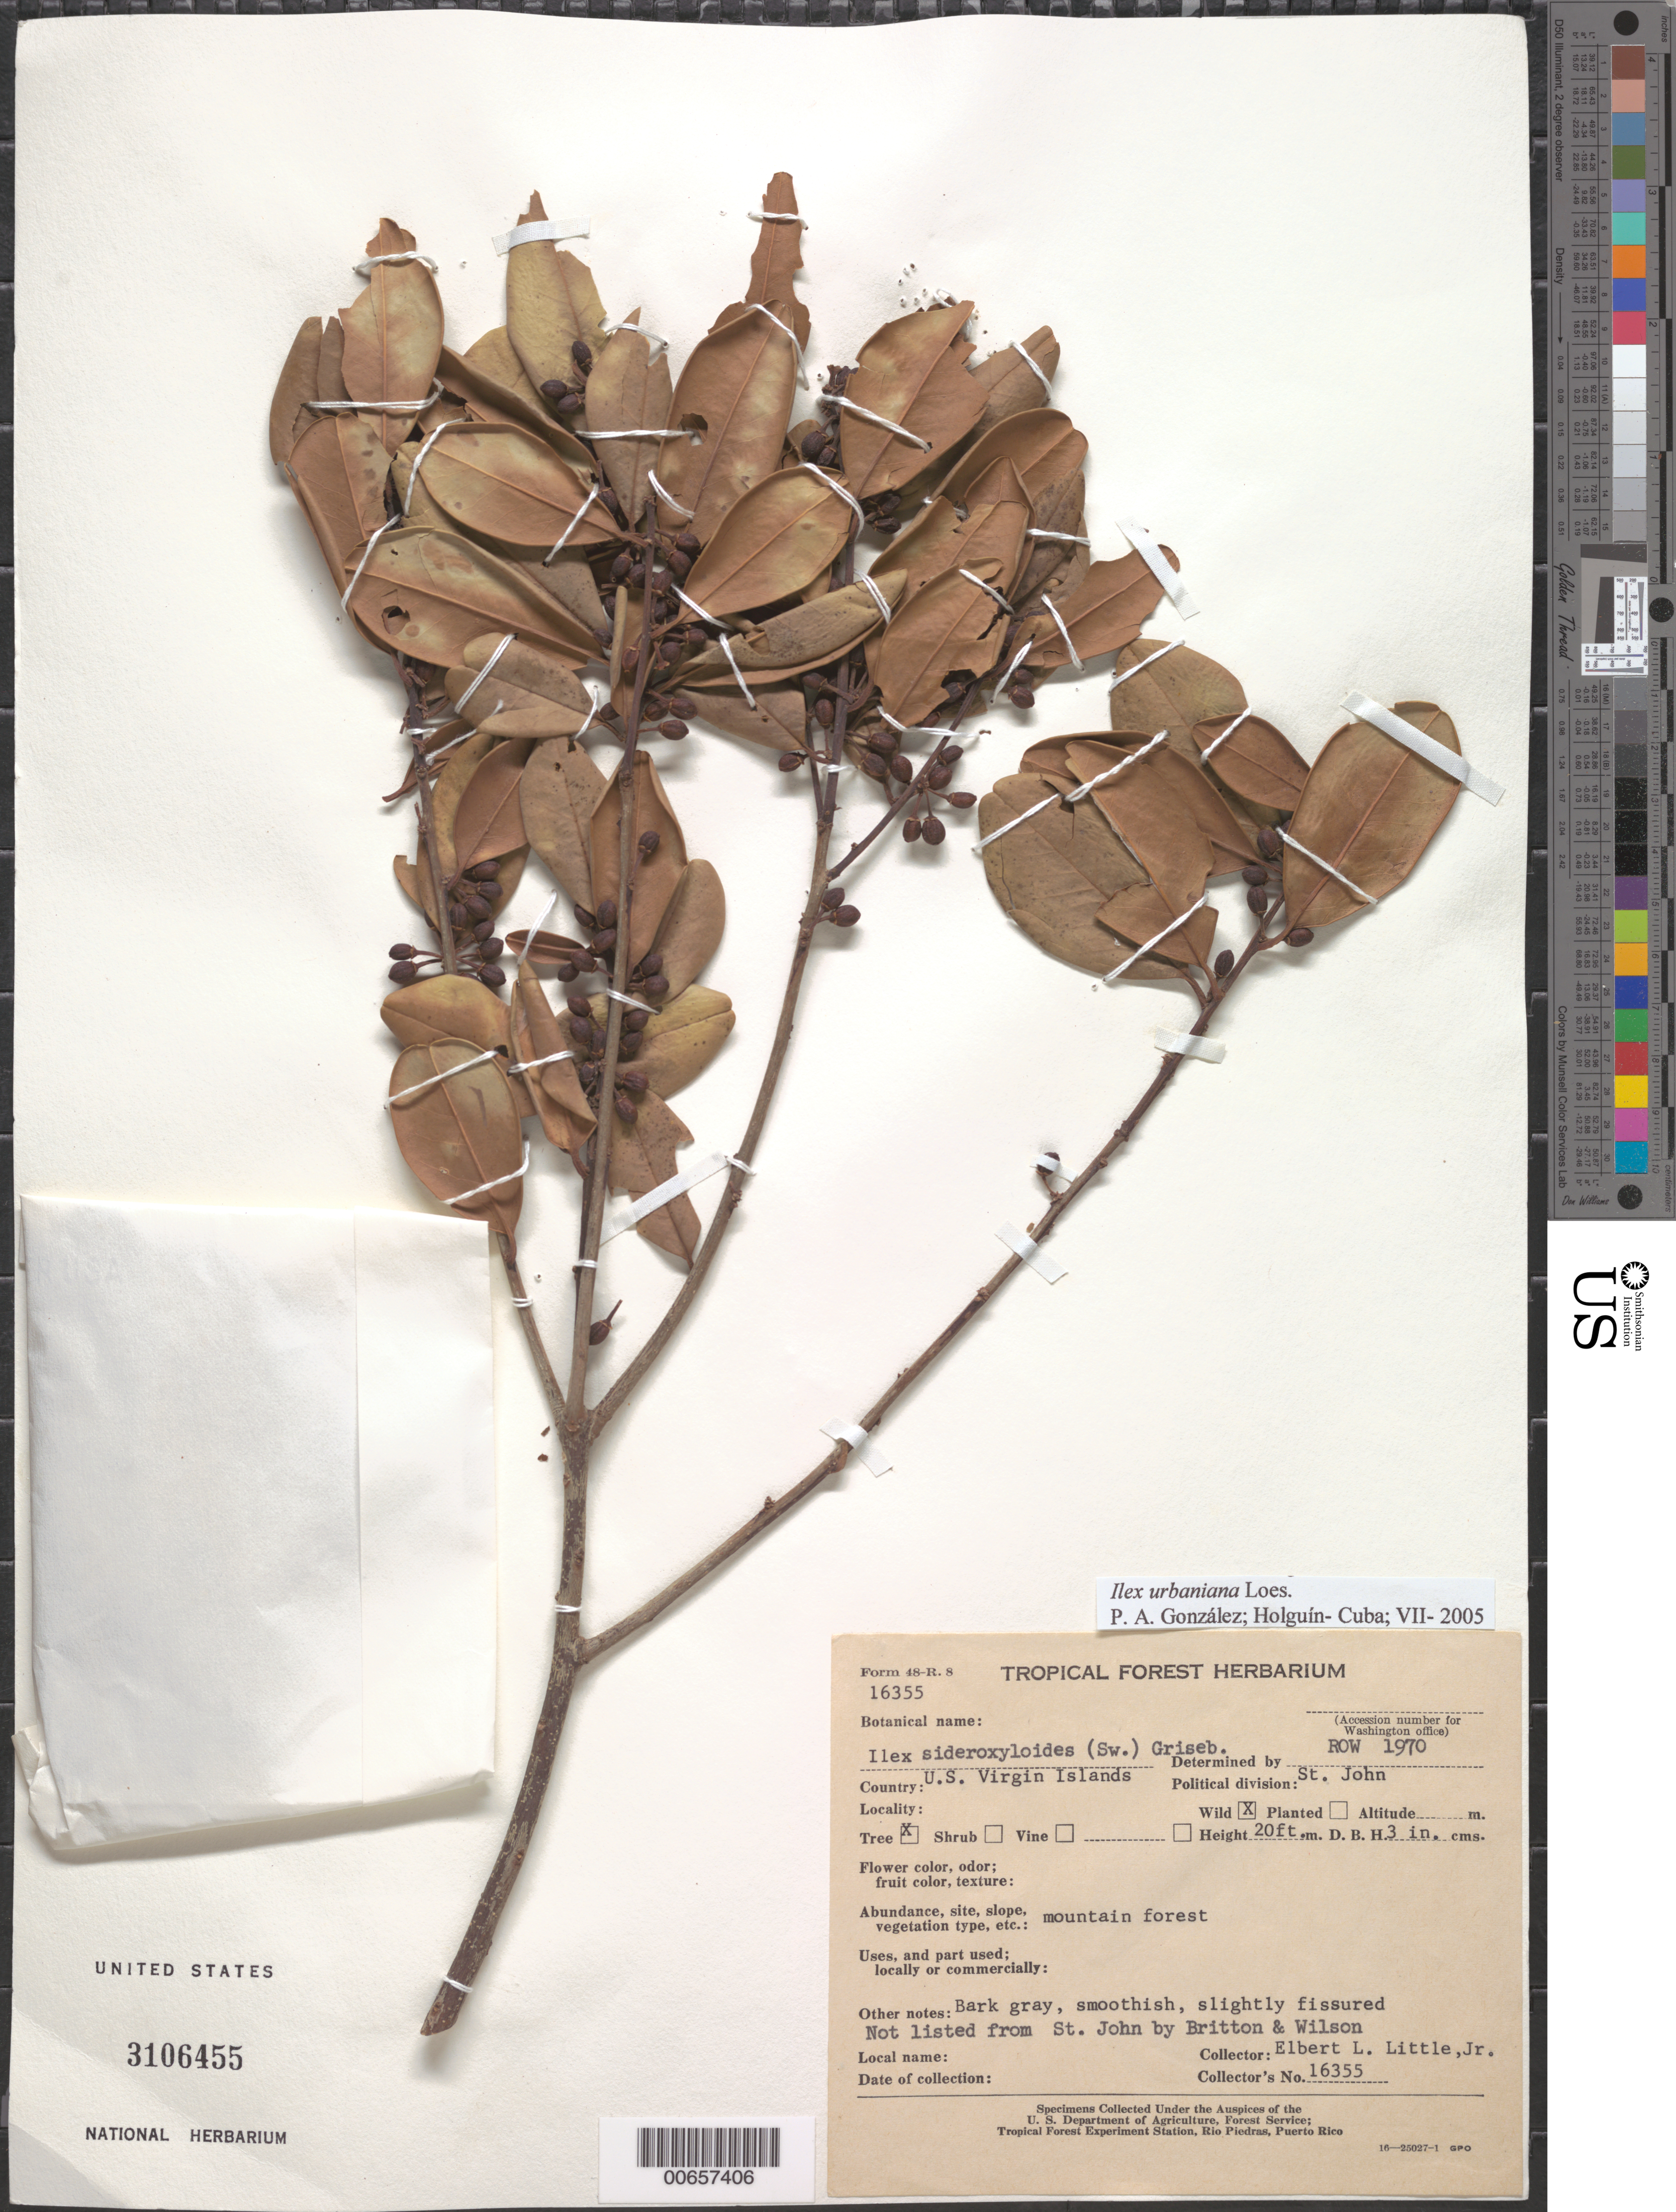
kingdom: Plantae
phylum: Tracheophyta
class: Magnoliopsida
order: Aquifoliales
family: Aquifoliaceae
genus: Ilex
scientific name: Ilex urbaniana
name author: Loes.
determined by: González-Gutiérrez, P. A.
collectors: E. L. Little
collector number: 16355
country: U.S. Virgin Islands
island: St. John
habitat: Mountain forest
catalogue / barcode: US 3106455